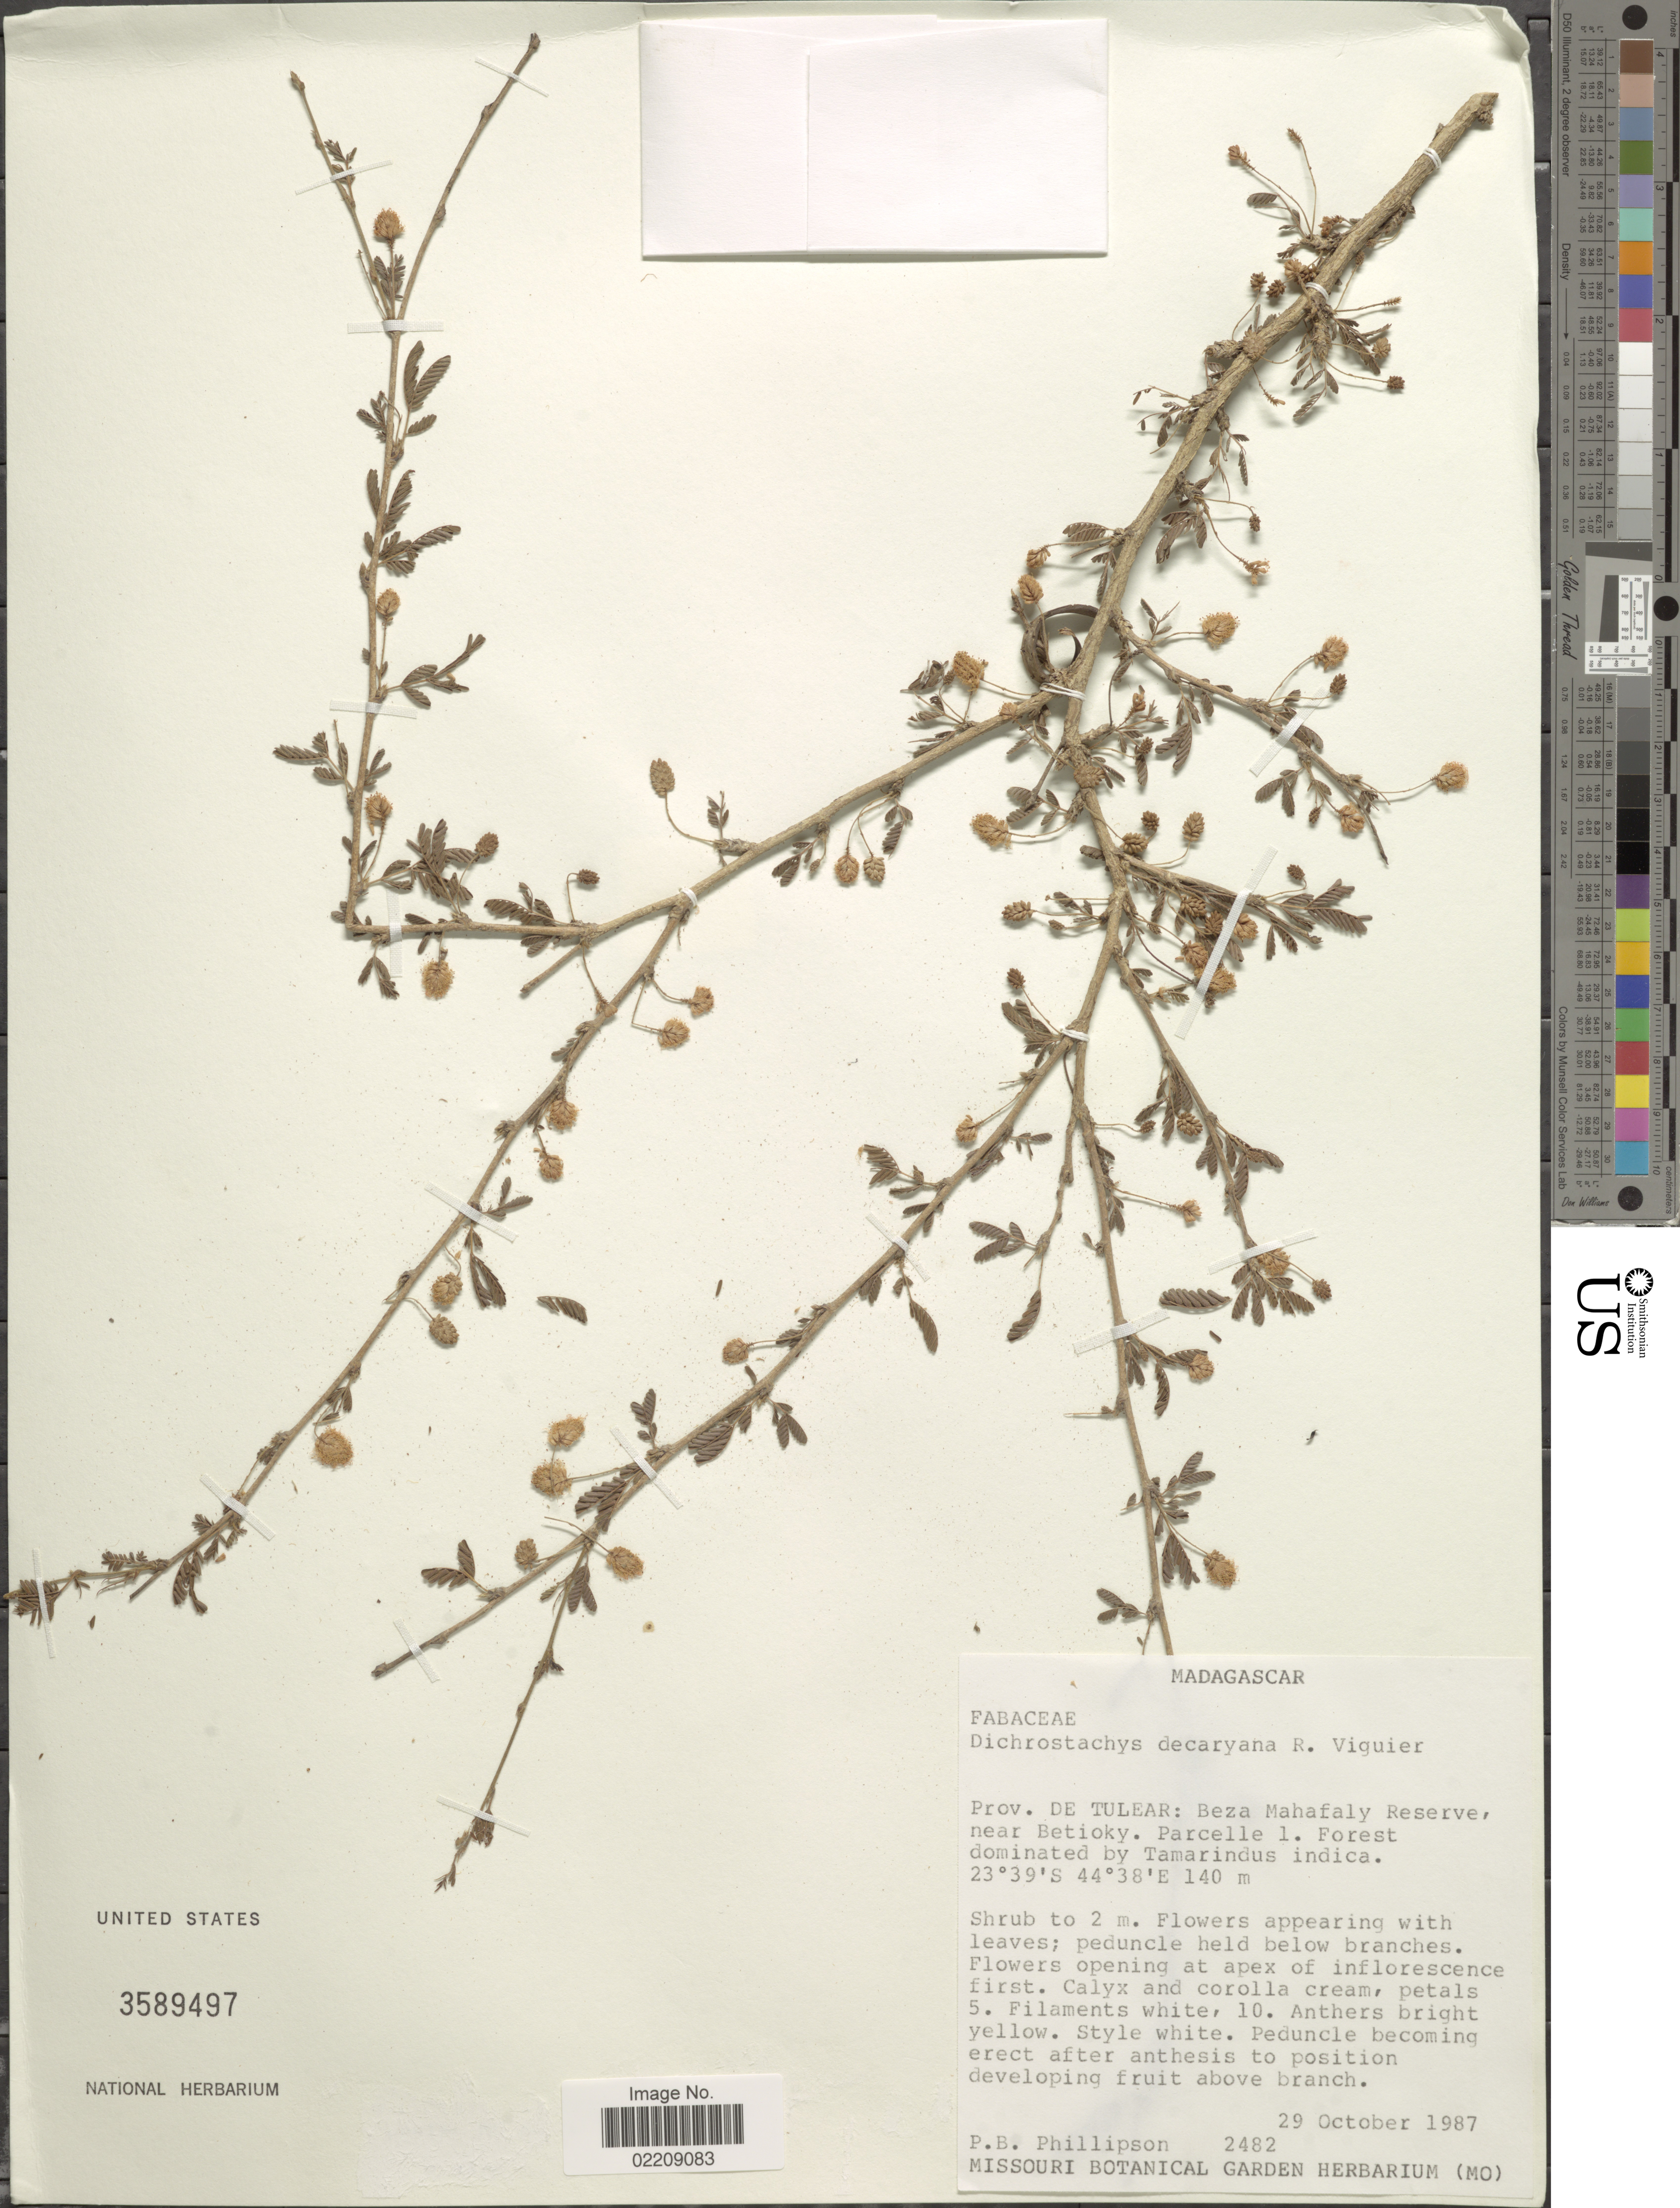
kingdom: Plantae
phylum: Tracheophyta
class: Magnoliopsida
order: Fabales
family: Fabaceae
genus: Dichrostachys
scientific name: Dichrostachys decaryana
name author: R. Vig.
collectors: P. B. Phillipson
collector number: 2482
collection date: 1987-10-29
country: Madagascar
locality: Prov. De Tulear: Beza Mahafaly Reserve, near Betioky. Parcelle 1. Forest dominated by Tamarindus indica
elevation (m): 140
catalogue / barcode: US 3589497